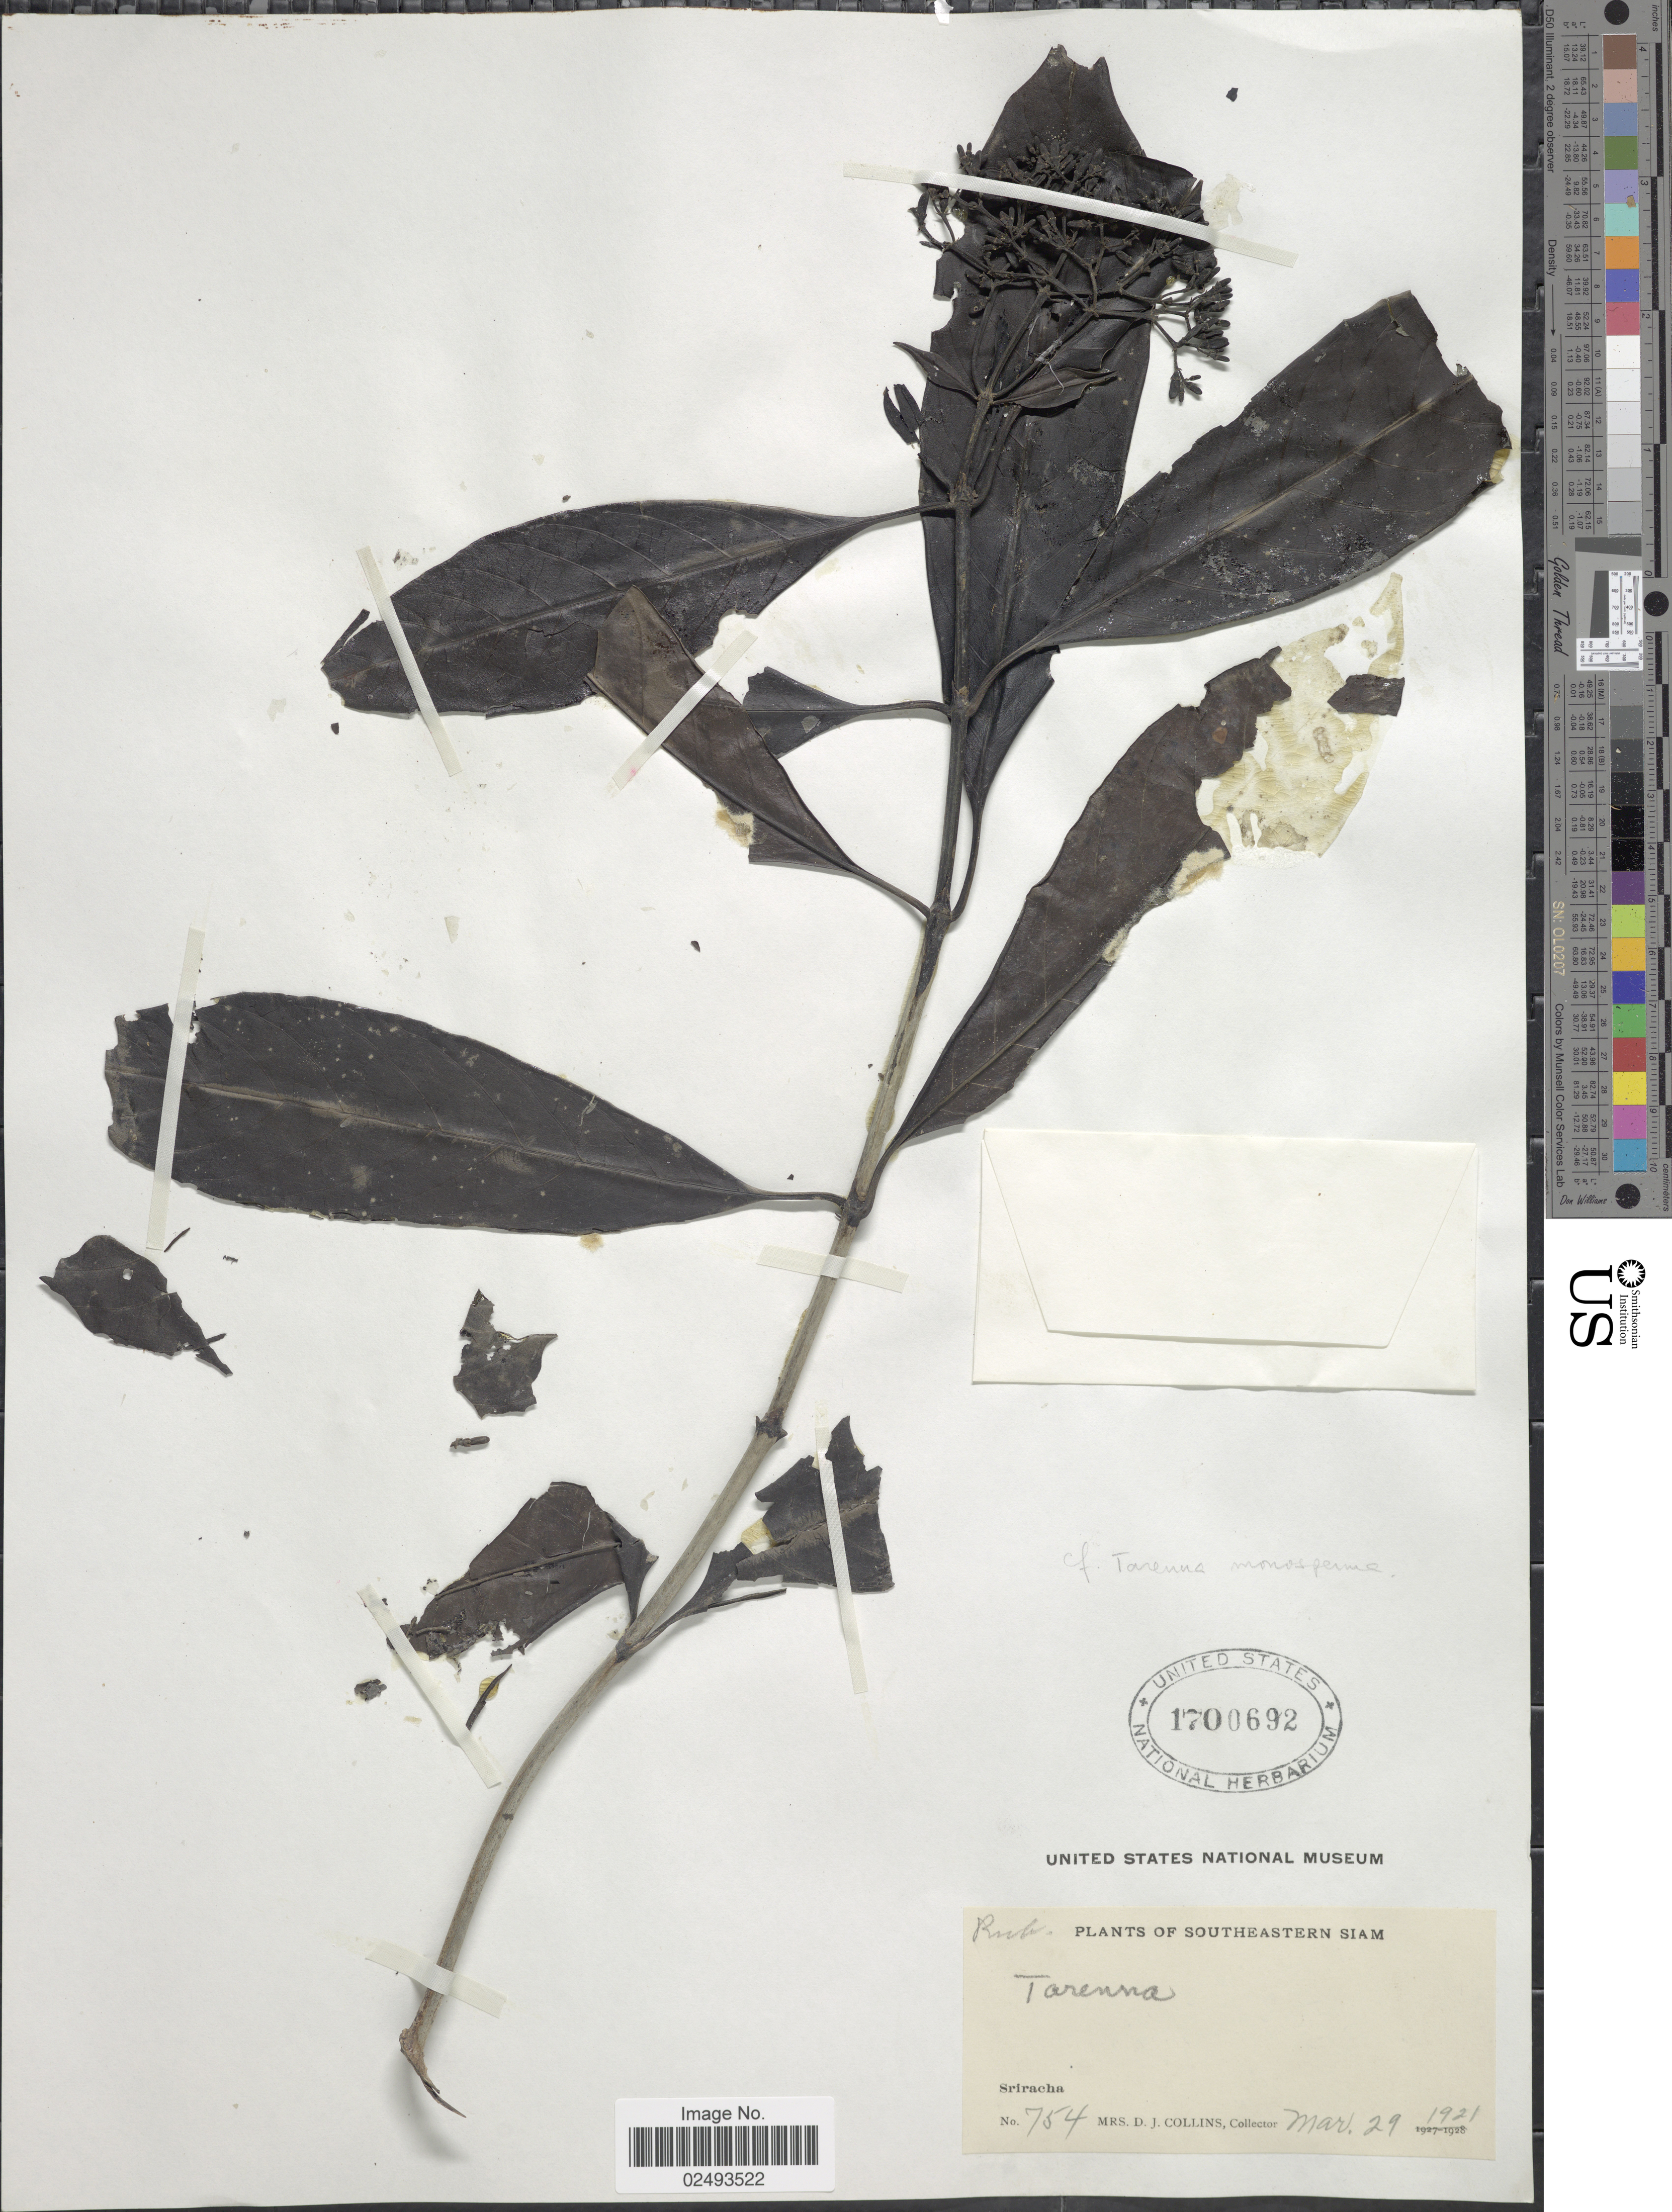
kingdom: Plantae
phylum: Tracheophyta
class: Magnoliopsida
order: Gentianales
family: Rubiaceae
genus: Tarenna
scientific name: Tarenna monosperma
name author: (Wight & Arn.) N.P. Balakr.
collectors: Mrs. D. J. Collins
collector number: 754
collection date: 1921-03-29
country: Thailand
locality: Southeastern Siam, Sriracha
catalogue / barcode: US 1700692